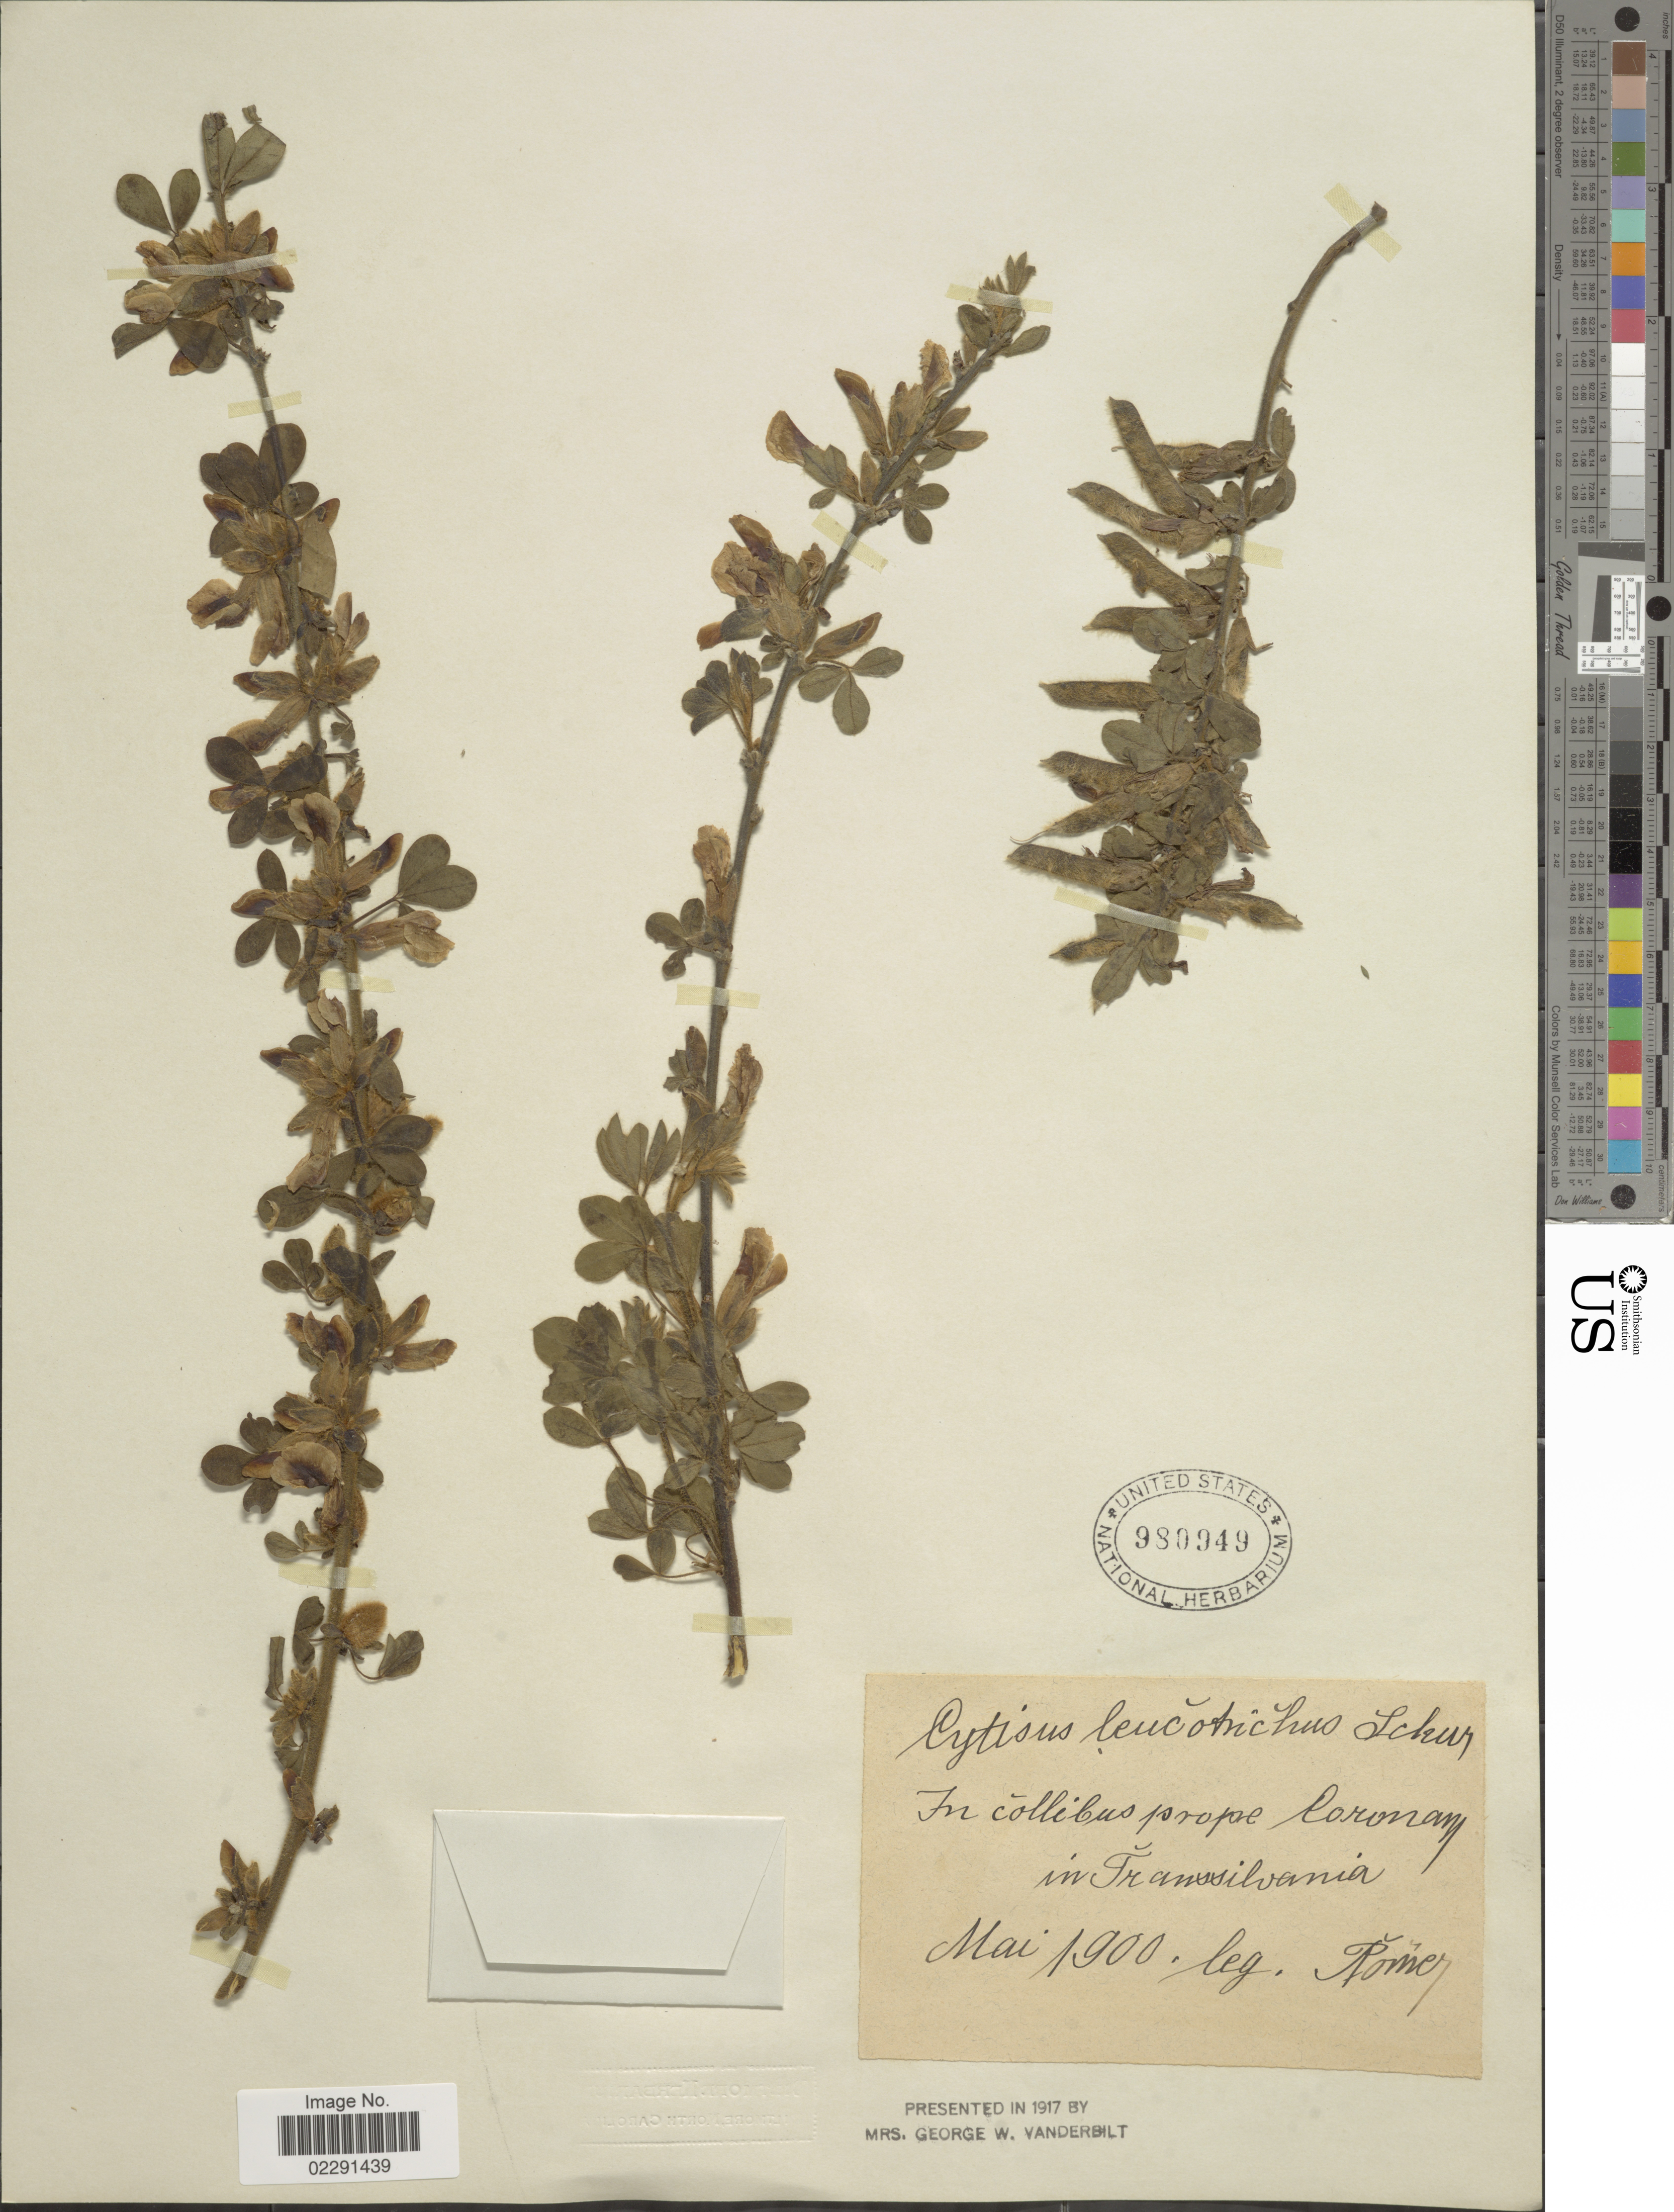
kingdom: Plantae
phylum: Tracheophyta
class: Magnoliopsida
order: Fabales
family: Fabaceae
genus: Cytisus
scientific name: Cytisus leucotrichus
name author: (Schur) Schur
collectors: -. Romer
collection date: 1900-05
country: Romania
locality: In collibus prope Corornamy in Transsilvania. [interpreted]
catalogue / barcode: US 980949